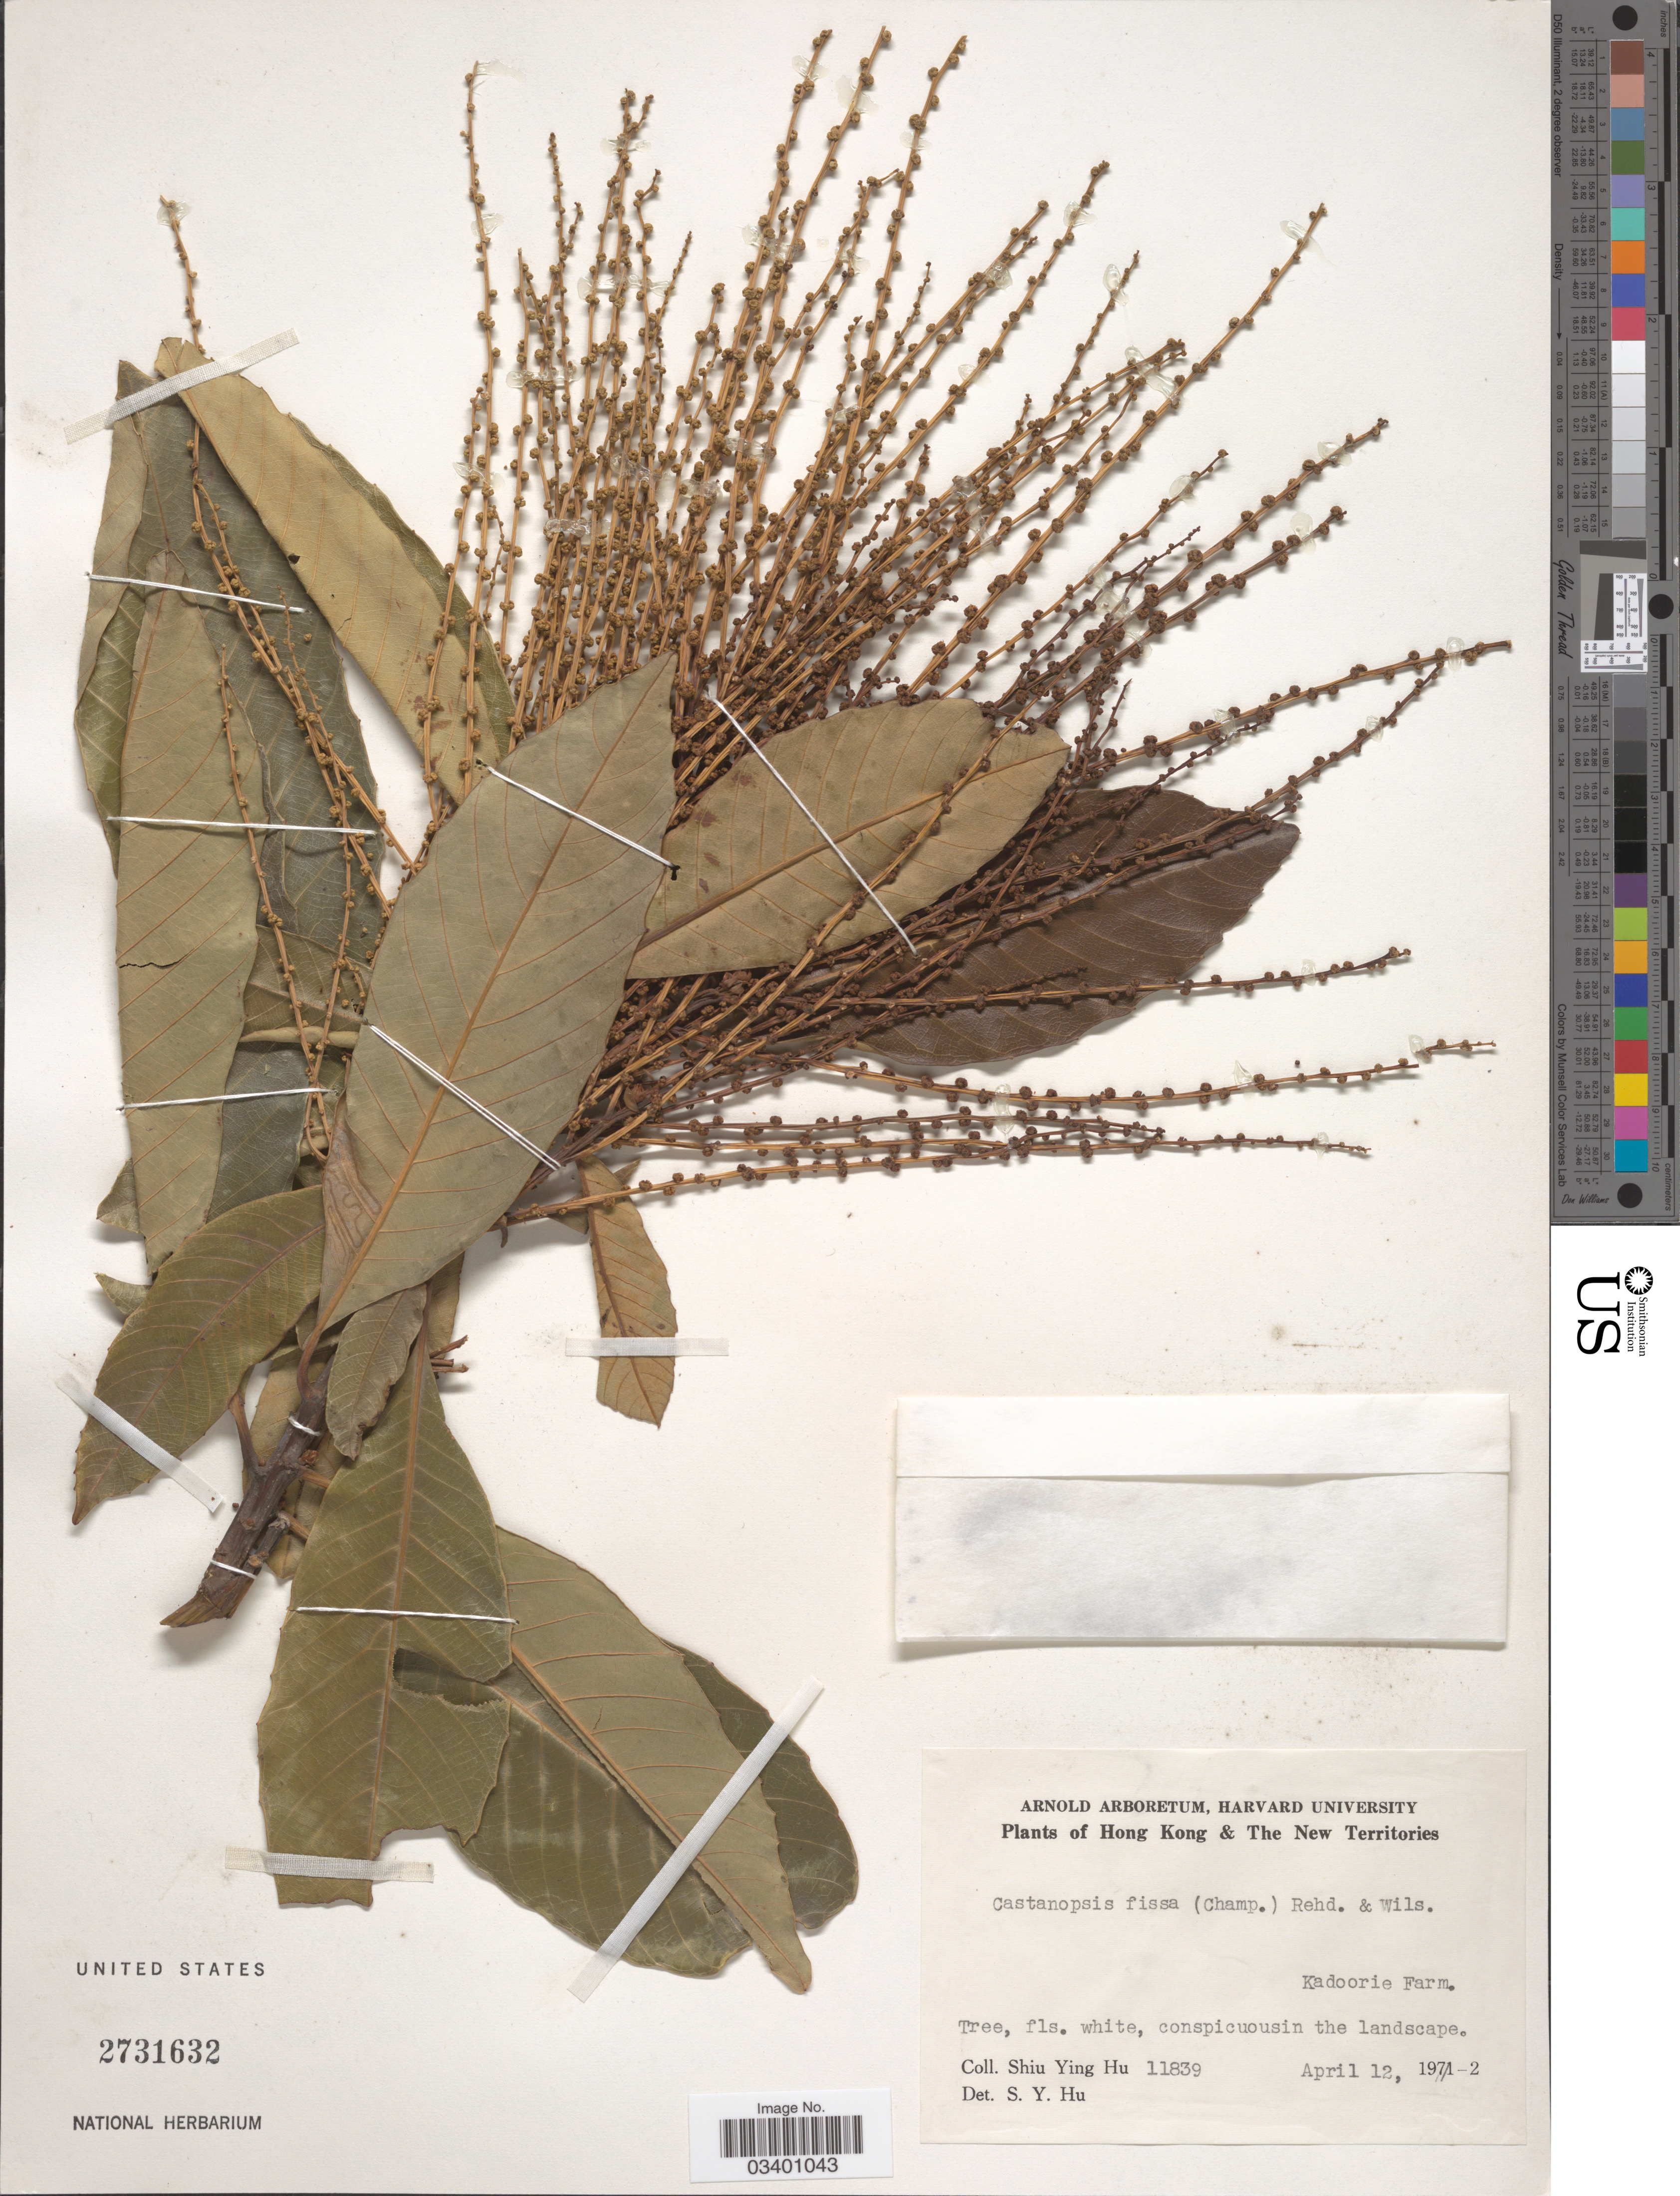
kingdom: Plantae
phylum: Tracheophyta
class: Magnoliopsida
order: Fagales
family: Fagaceae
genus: Castanopsis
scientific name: Castanopsis fissa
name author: (Champ. ex Benth.) Rehder & E.H. Wilson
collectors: S. Y. Hu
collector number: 11839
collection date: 1972-04-12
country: China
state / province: Hong Kong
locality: The New Territories. Kadoorie Farm.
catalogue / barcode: US 2731632